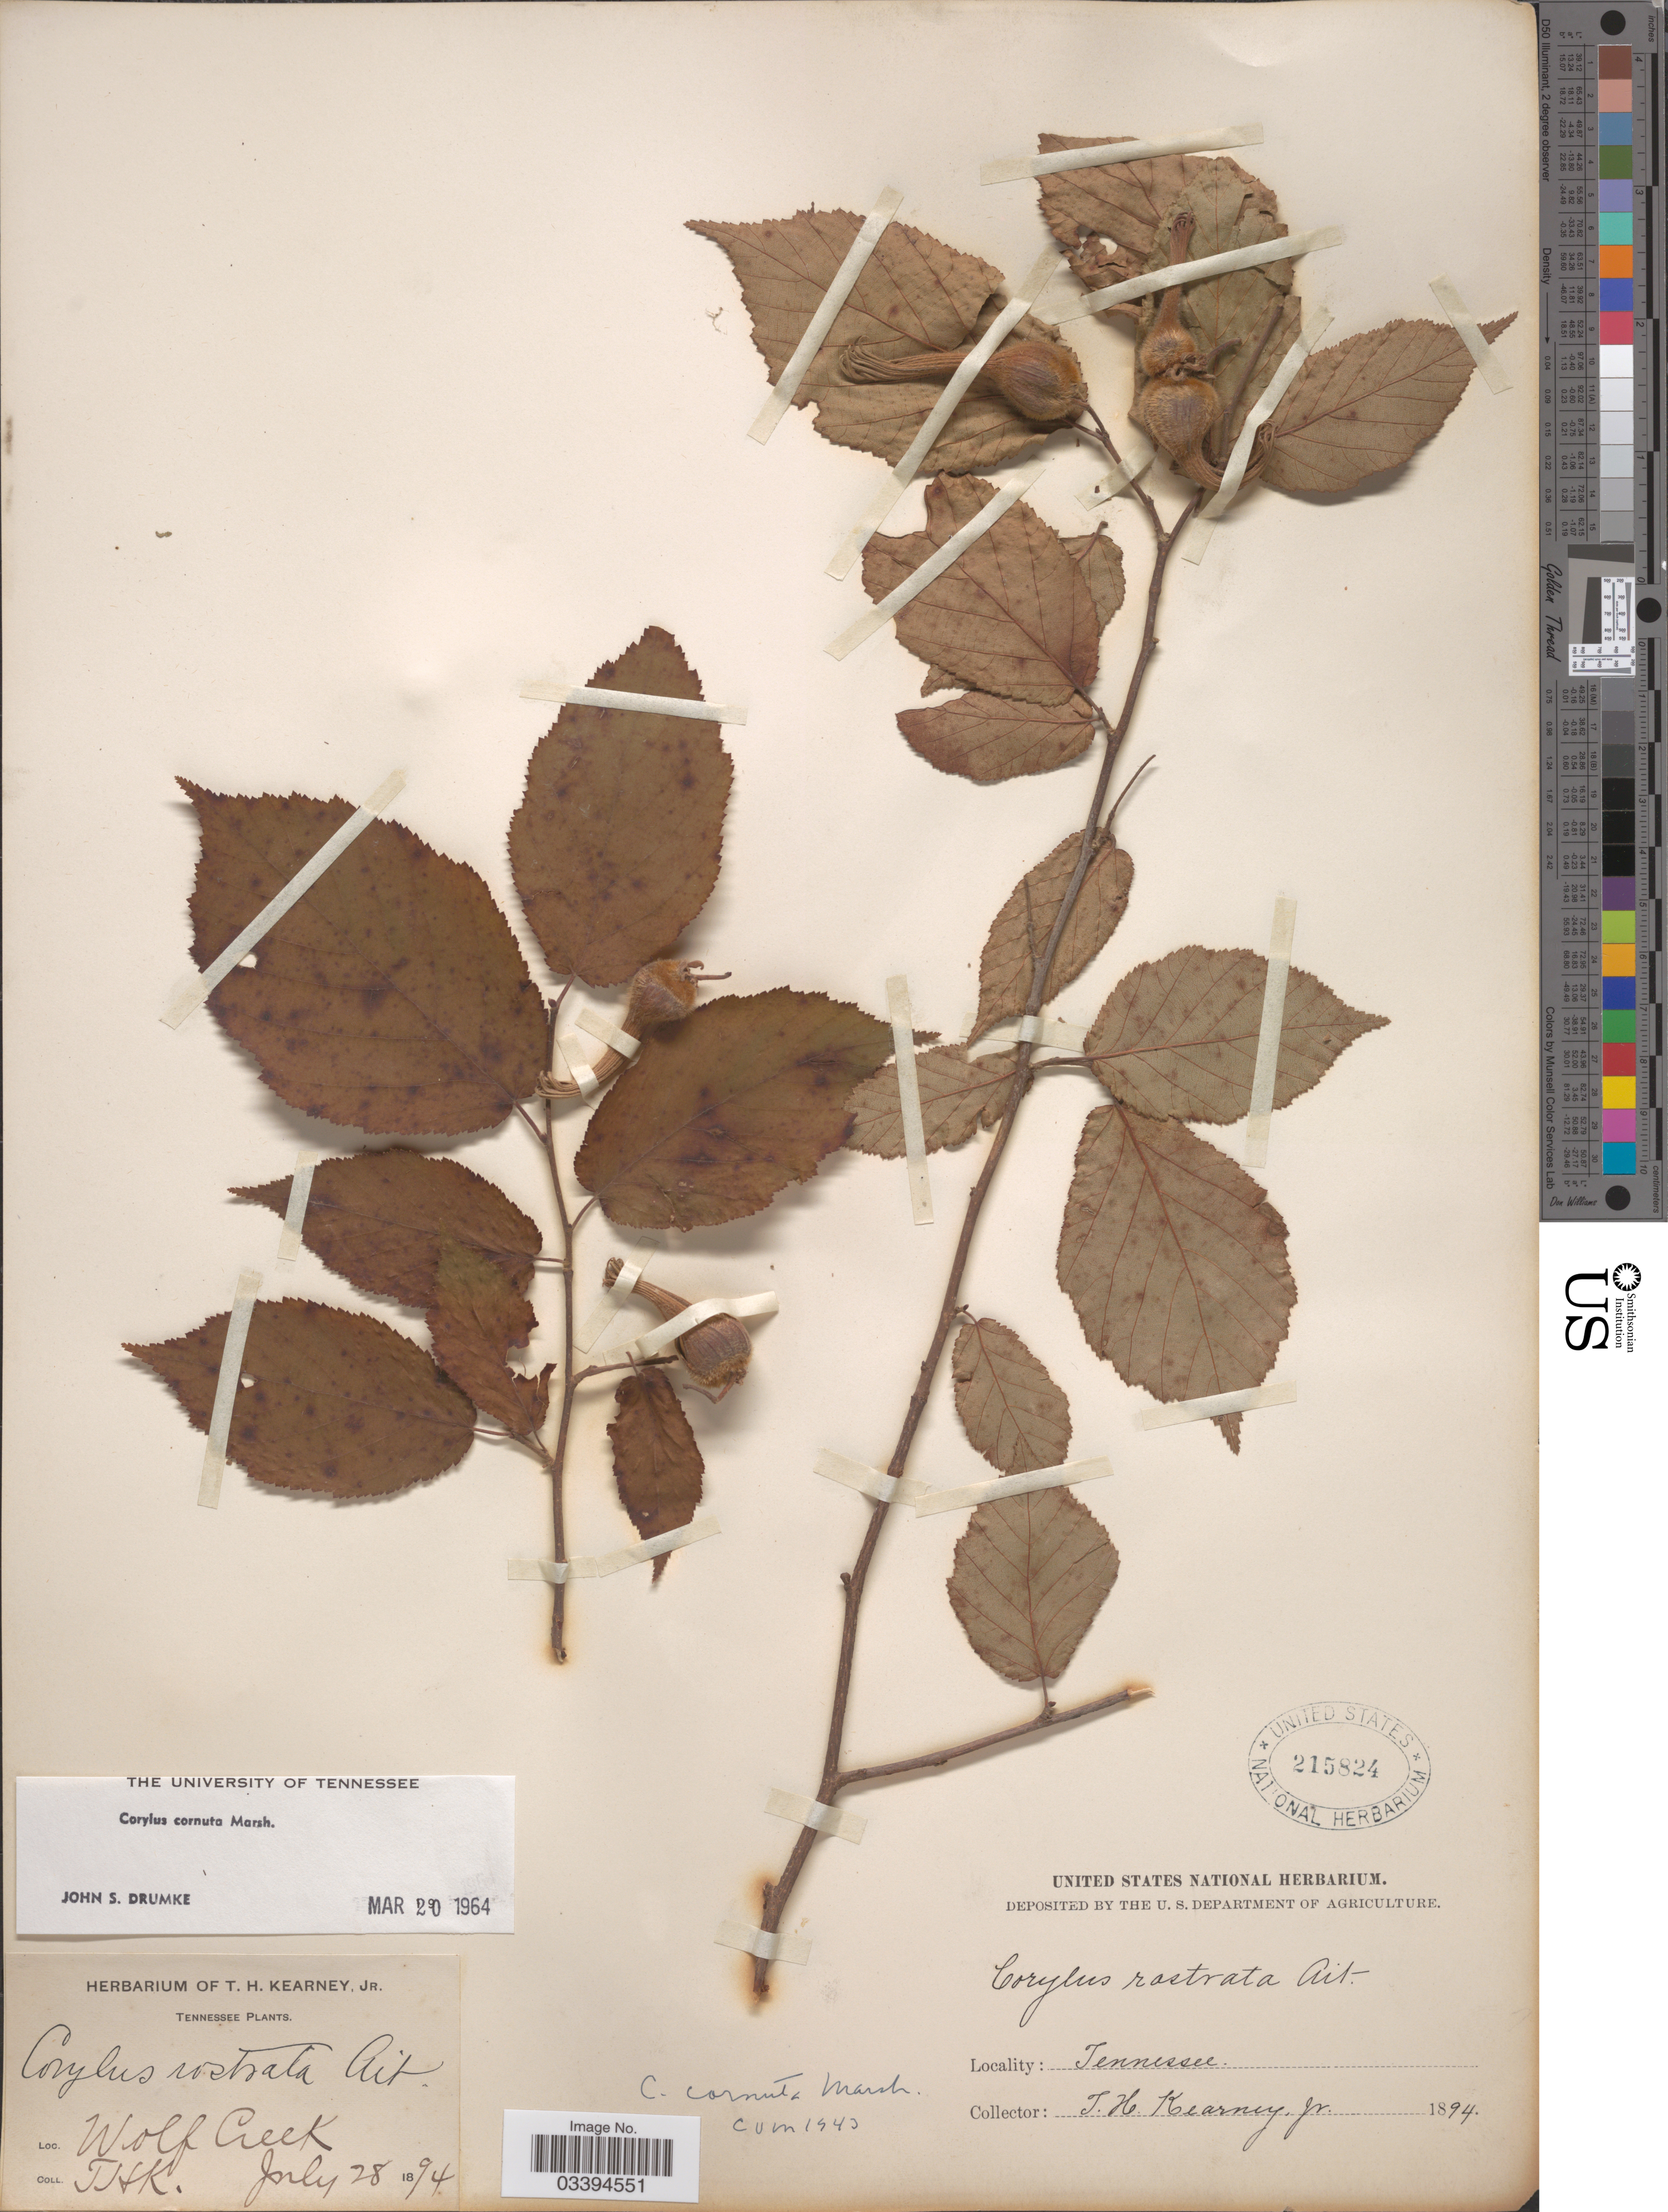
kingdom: Plantae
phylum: Tracheophyta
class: Magnoliopsida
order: Fagales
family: Betulaceae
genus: Corylus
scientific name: Corylus cornuta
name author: Marshall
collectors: T. H. Kearney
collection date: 1894-07-28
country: United States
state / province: Tennessee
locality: Wolf Creek.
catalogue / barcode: US 215824